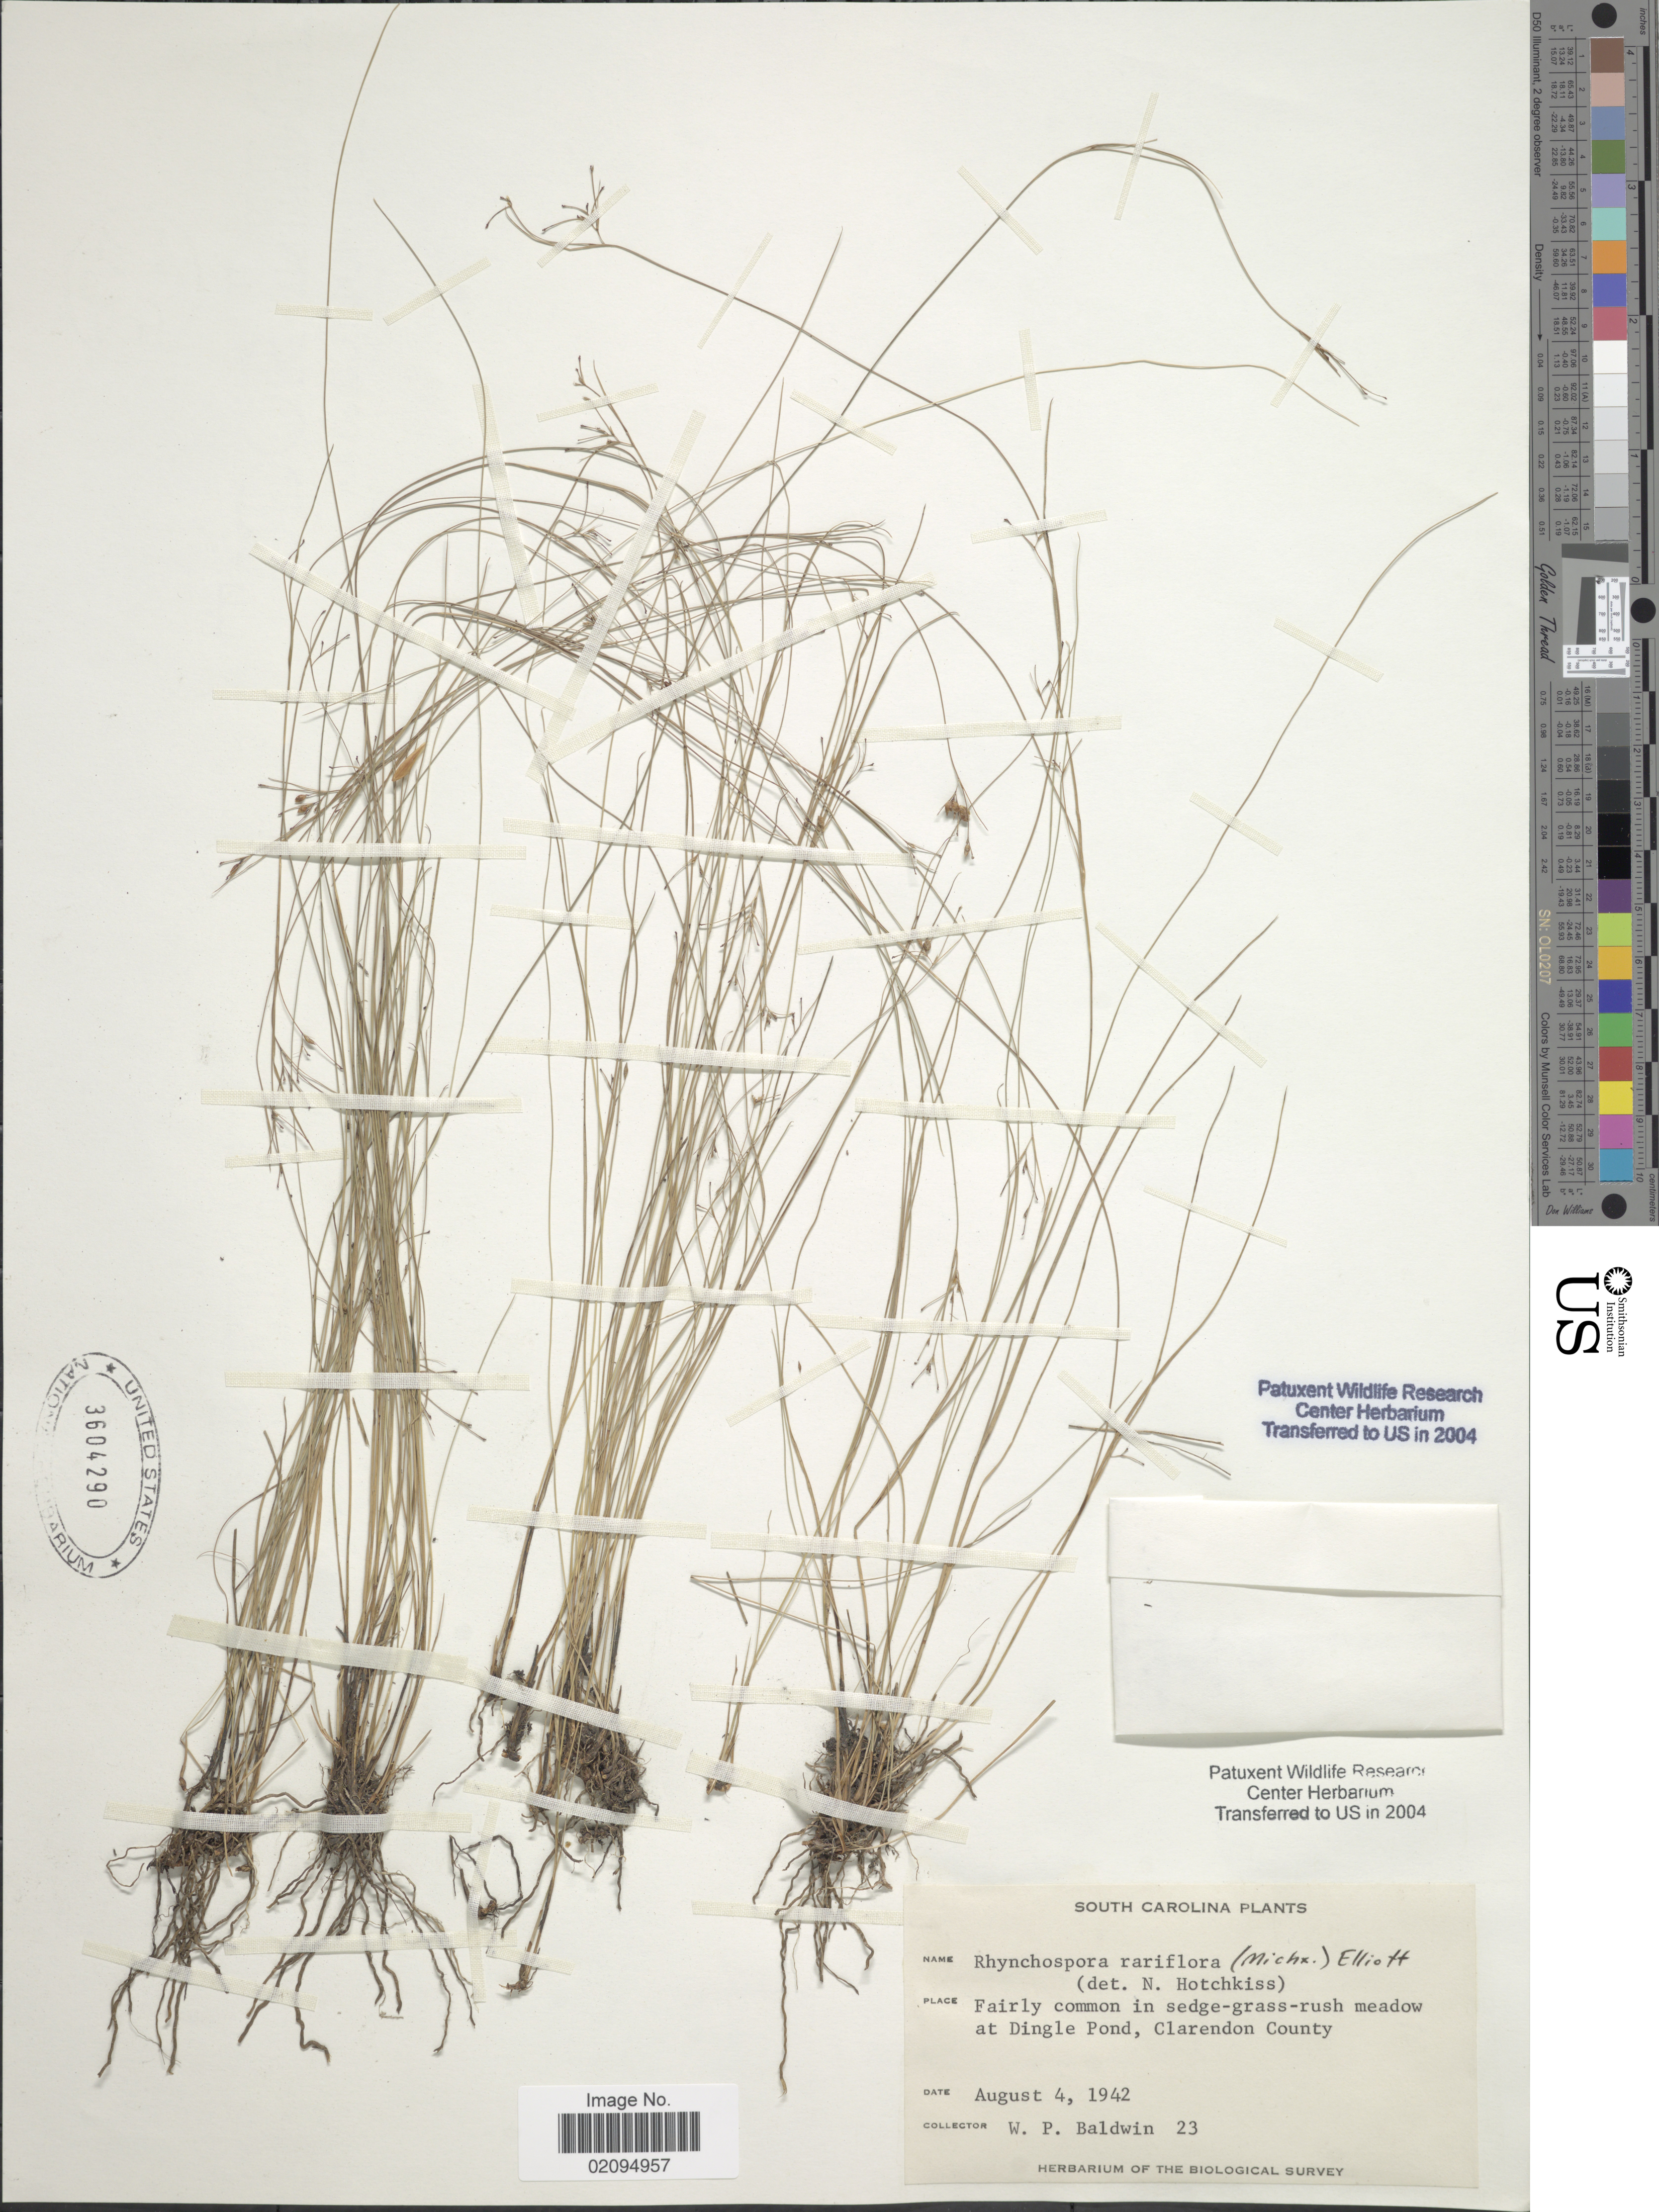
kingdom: Plantae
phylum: Tracheophyta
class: Liliopsida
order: Poales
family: Cyperaceae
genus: Rhynchospora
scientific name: Rhynchospora rariflora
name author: (Michx.) Elliott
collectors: W. Baldwin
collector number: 23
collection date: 1942-08-04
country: United States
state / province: South Carolina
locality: Meadow at Dingle Pond, Clarendon County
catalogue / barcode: US 3604290